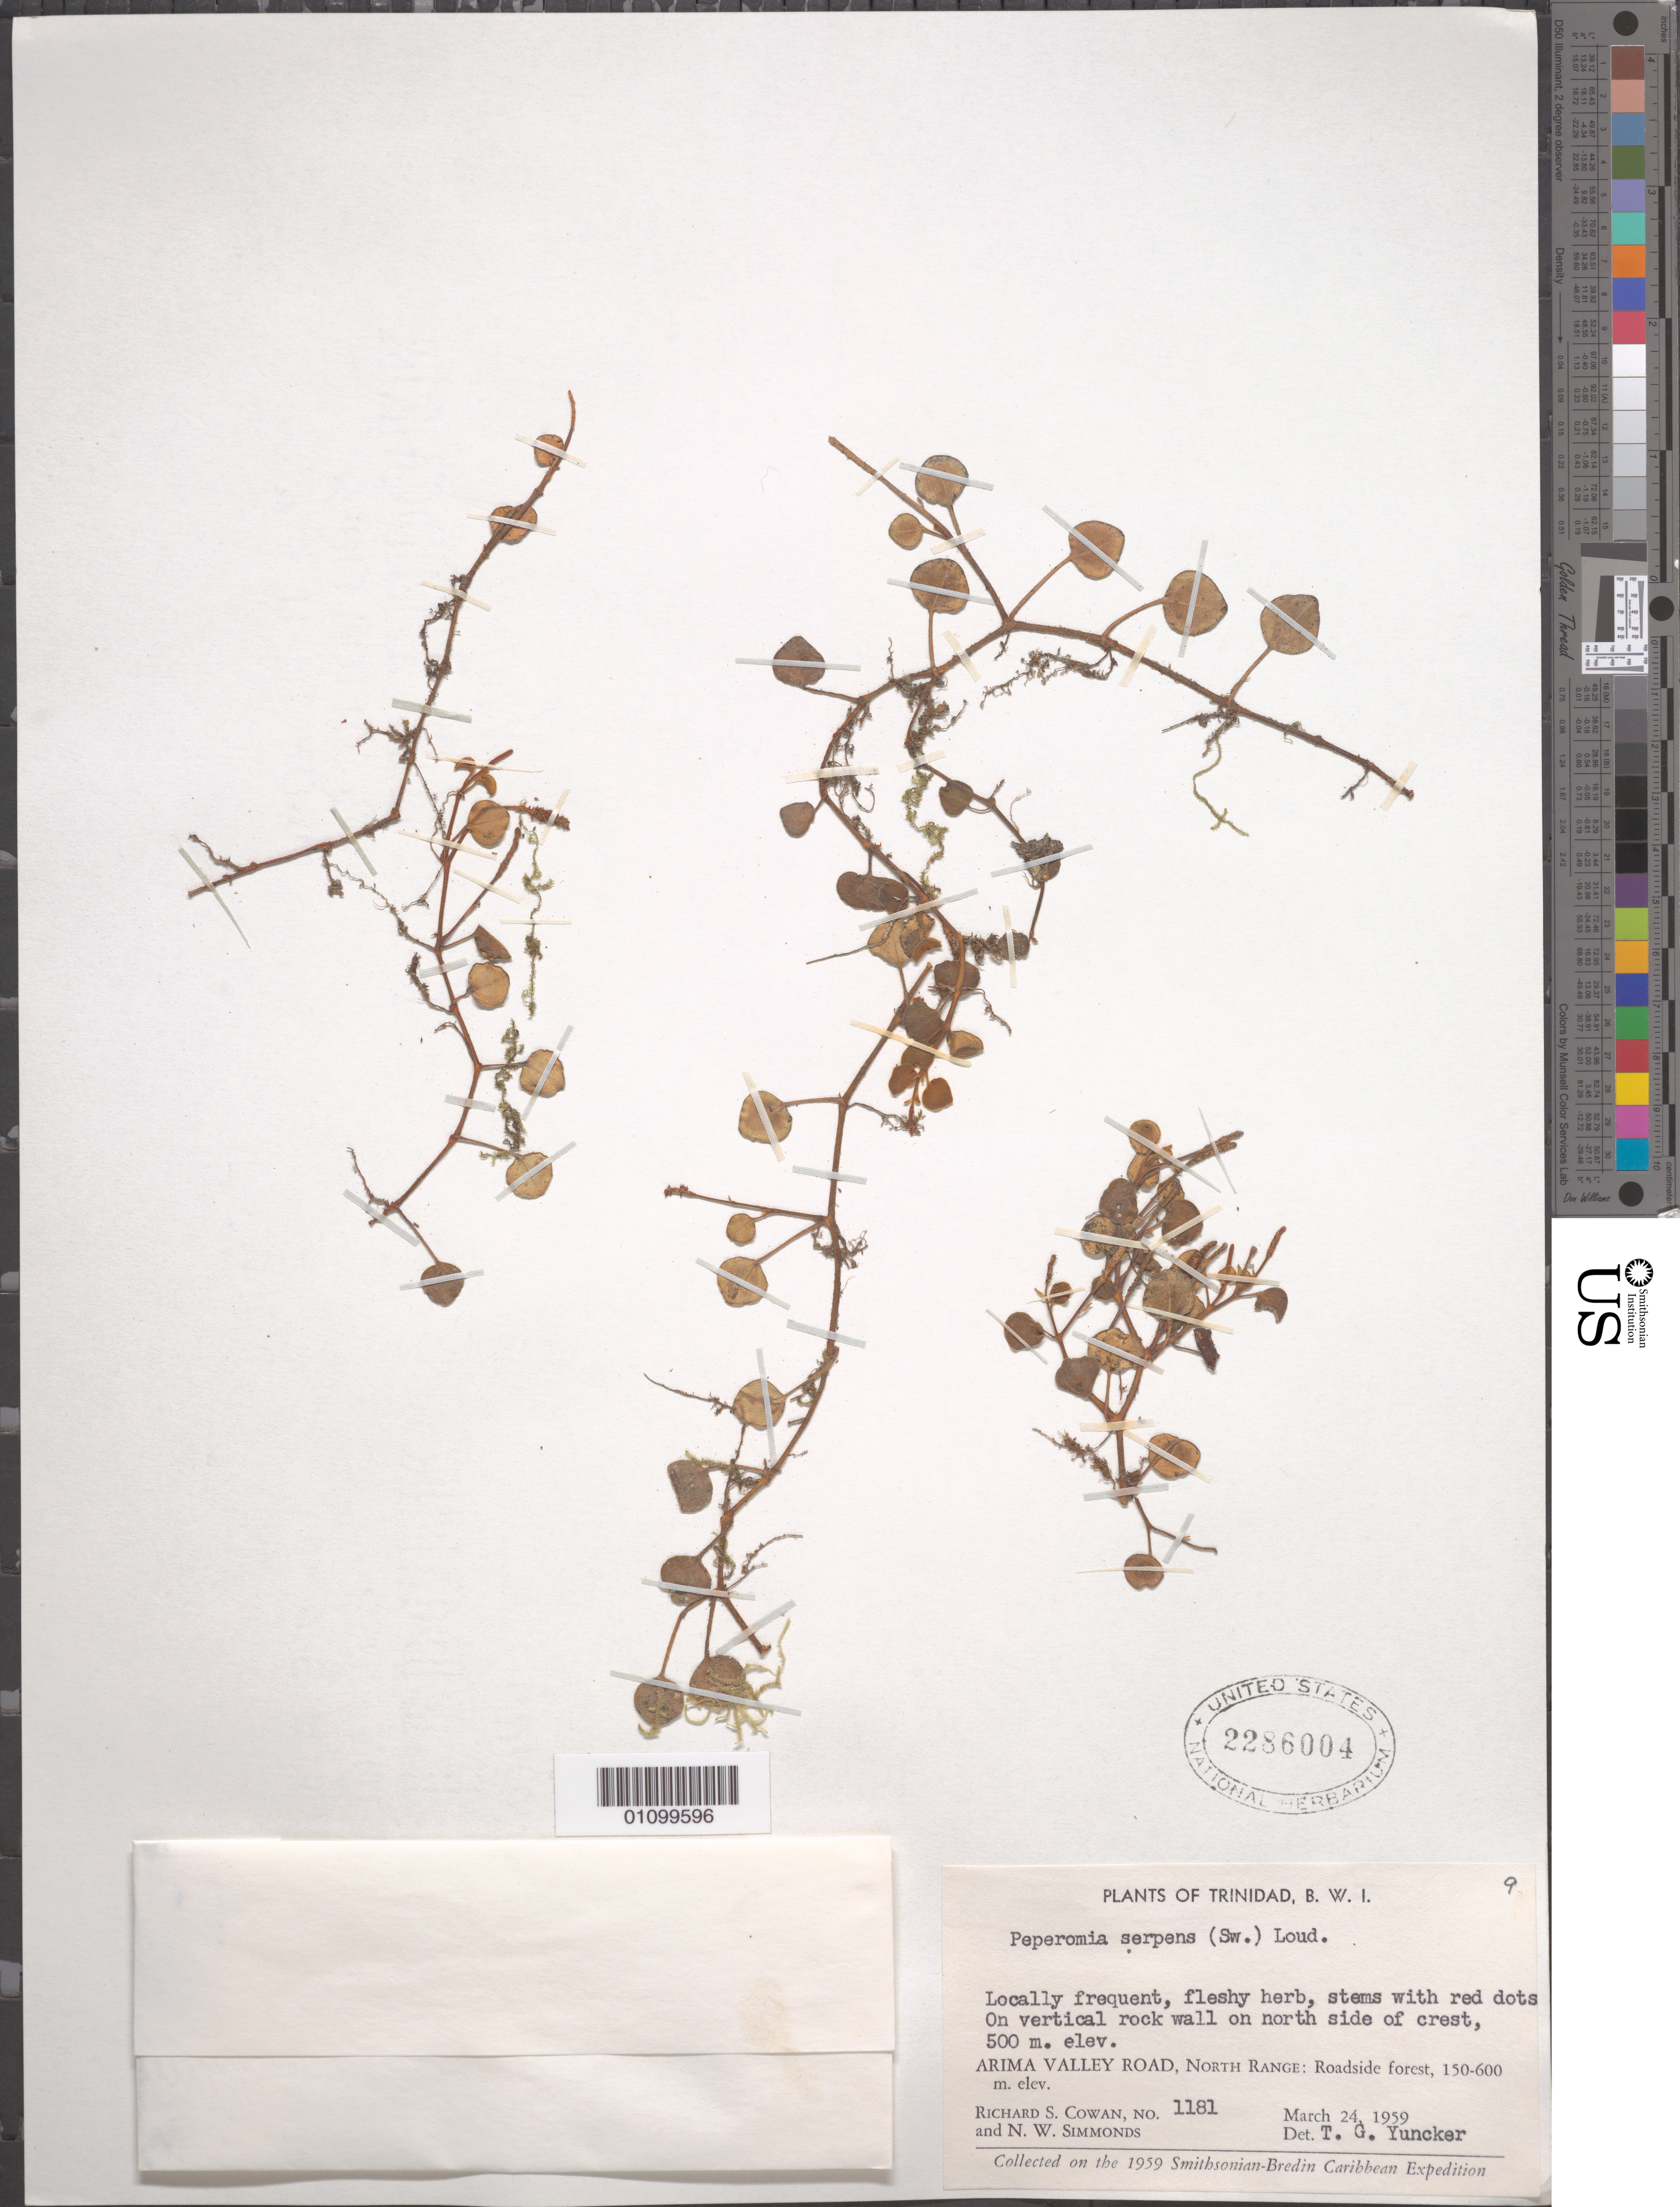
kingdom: Plantae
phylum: Tracheophyta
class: Magnoliopsida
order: Piperales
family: Piperaceae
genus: Peperomia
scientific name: Peperomia serpens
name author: (Sw.) Loudon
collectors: R. S. Cowan & N. W. Simmonds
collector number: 1181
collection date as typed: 24 Mar 1959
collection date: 1959-03-24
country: Trinidad and Tobago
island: Trinidad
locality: Arima Valley: North Range: Roadside forest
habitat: On vertical rock wall on N side of crest.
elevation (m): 150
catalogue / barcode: US 2286004